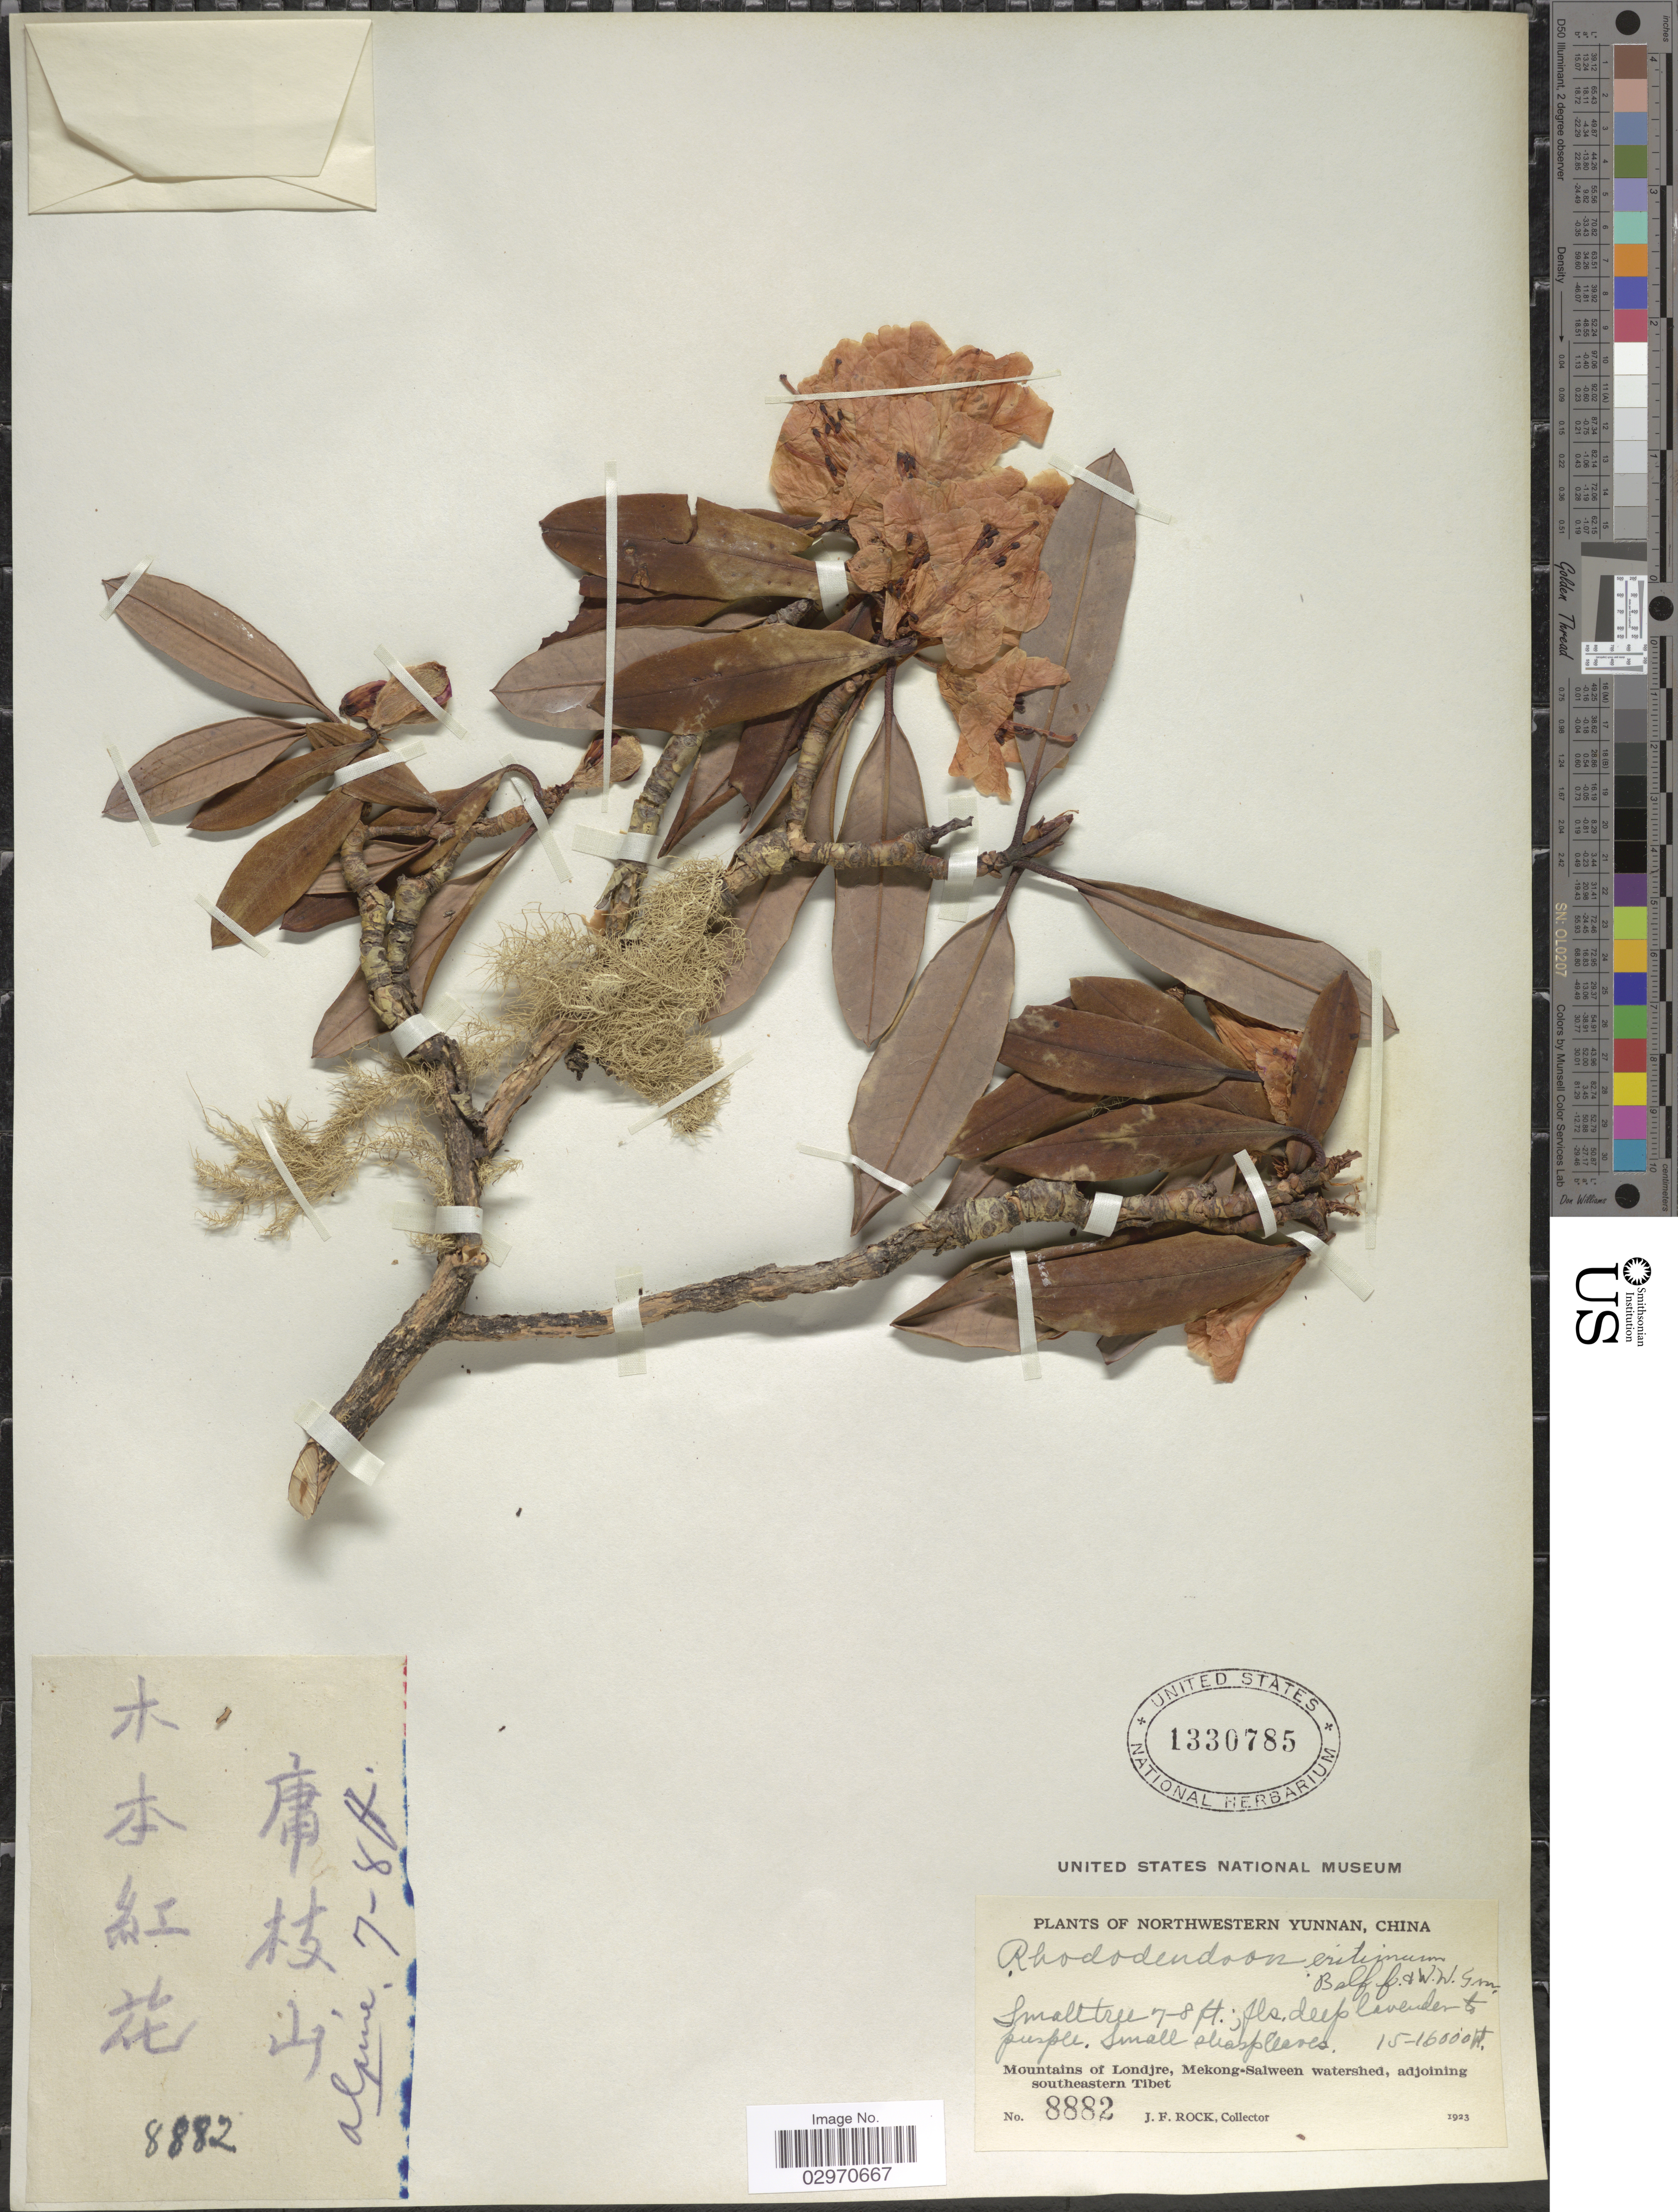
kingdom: Plantae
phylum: Tracheophyta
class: Magnoliopsida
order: Ericales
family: Ericaceae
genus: Rhododendron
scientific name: Rhododendron eritimum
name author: Balf. f. & W.W. Sm.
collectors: J. Rock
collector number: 8882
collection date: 1923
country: China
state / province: Yunnan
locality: Northwestern Yunnan. Mountains of Londjre, Mekong-Salween watershed, adjoining southeastern Tibet.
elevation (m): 4572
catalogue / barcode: US 1330785